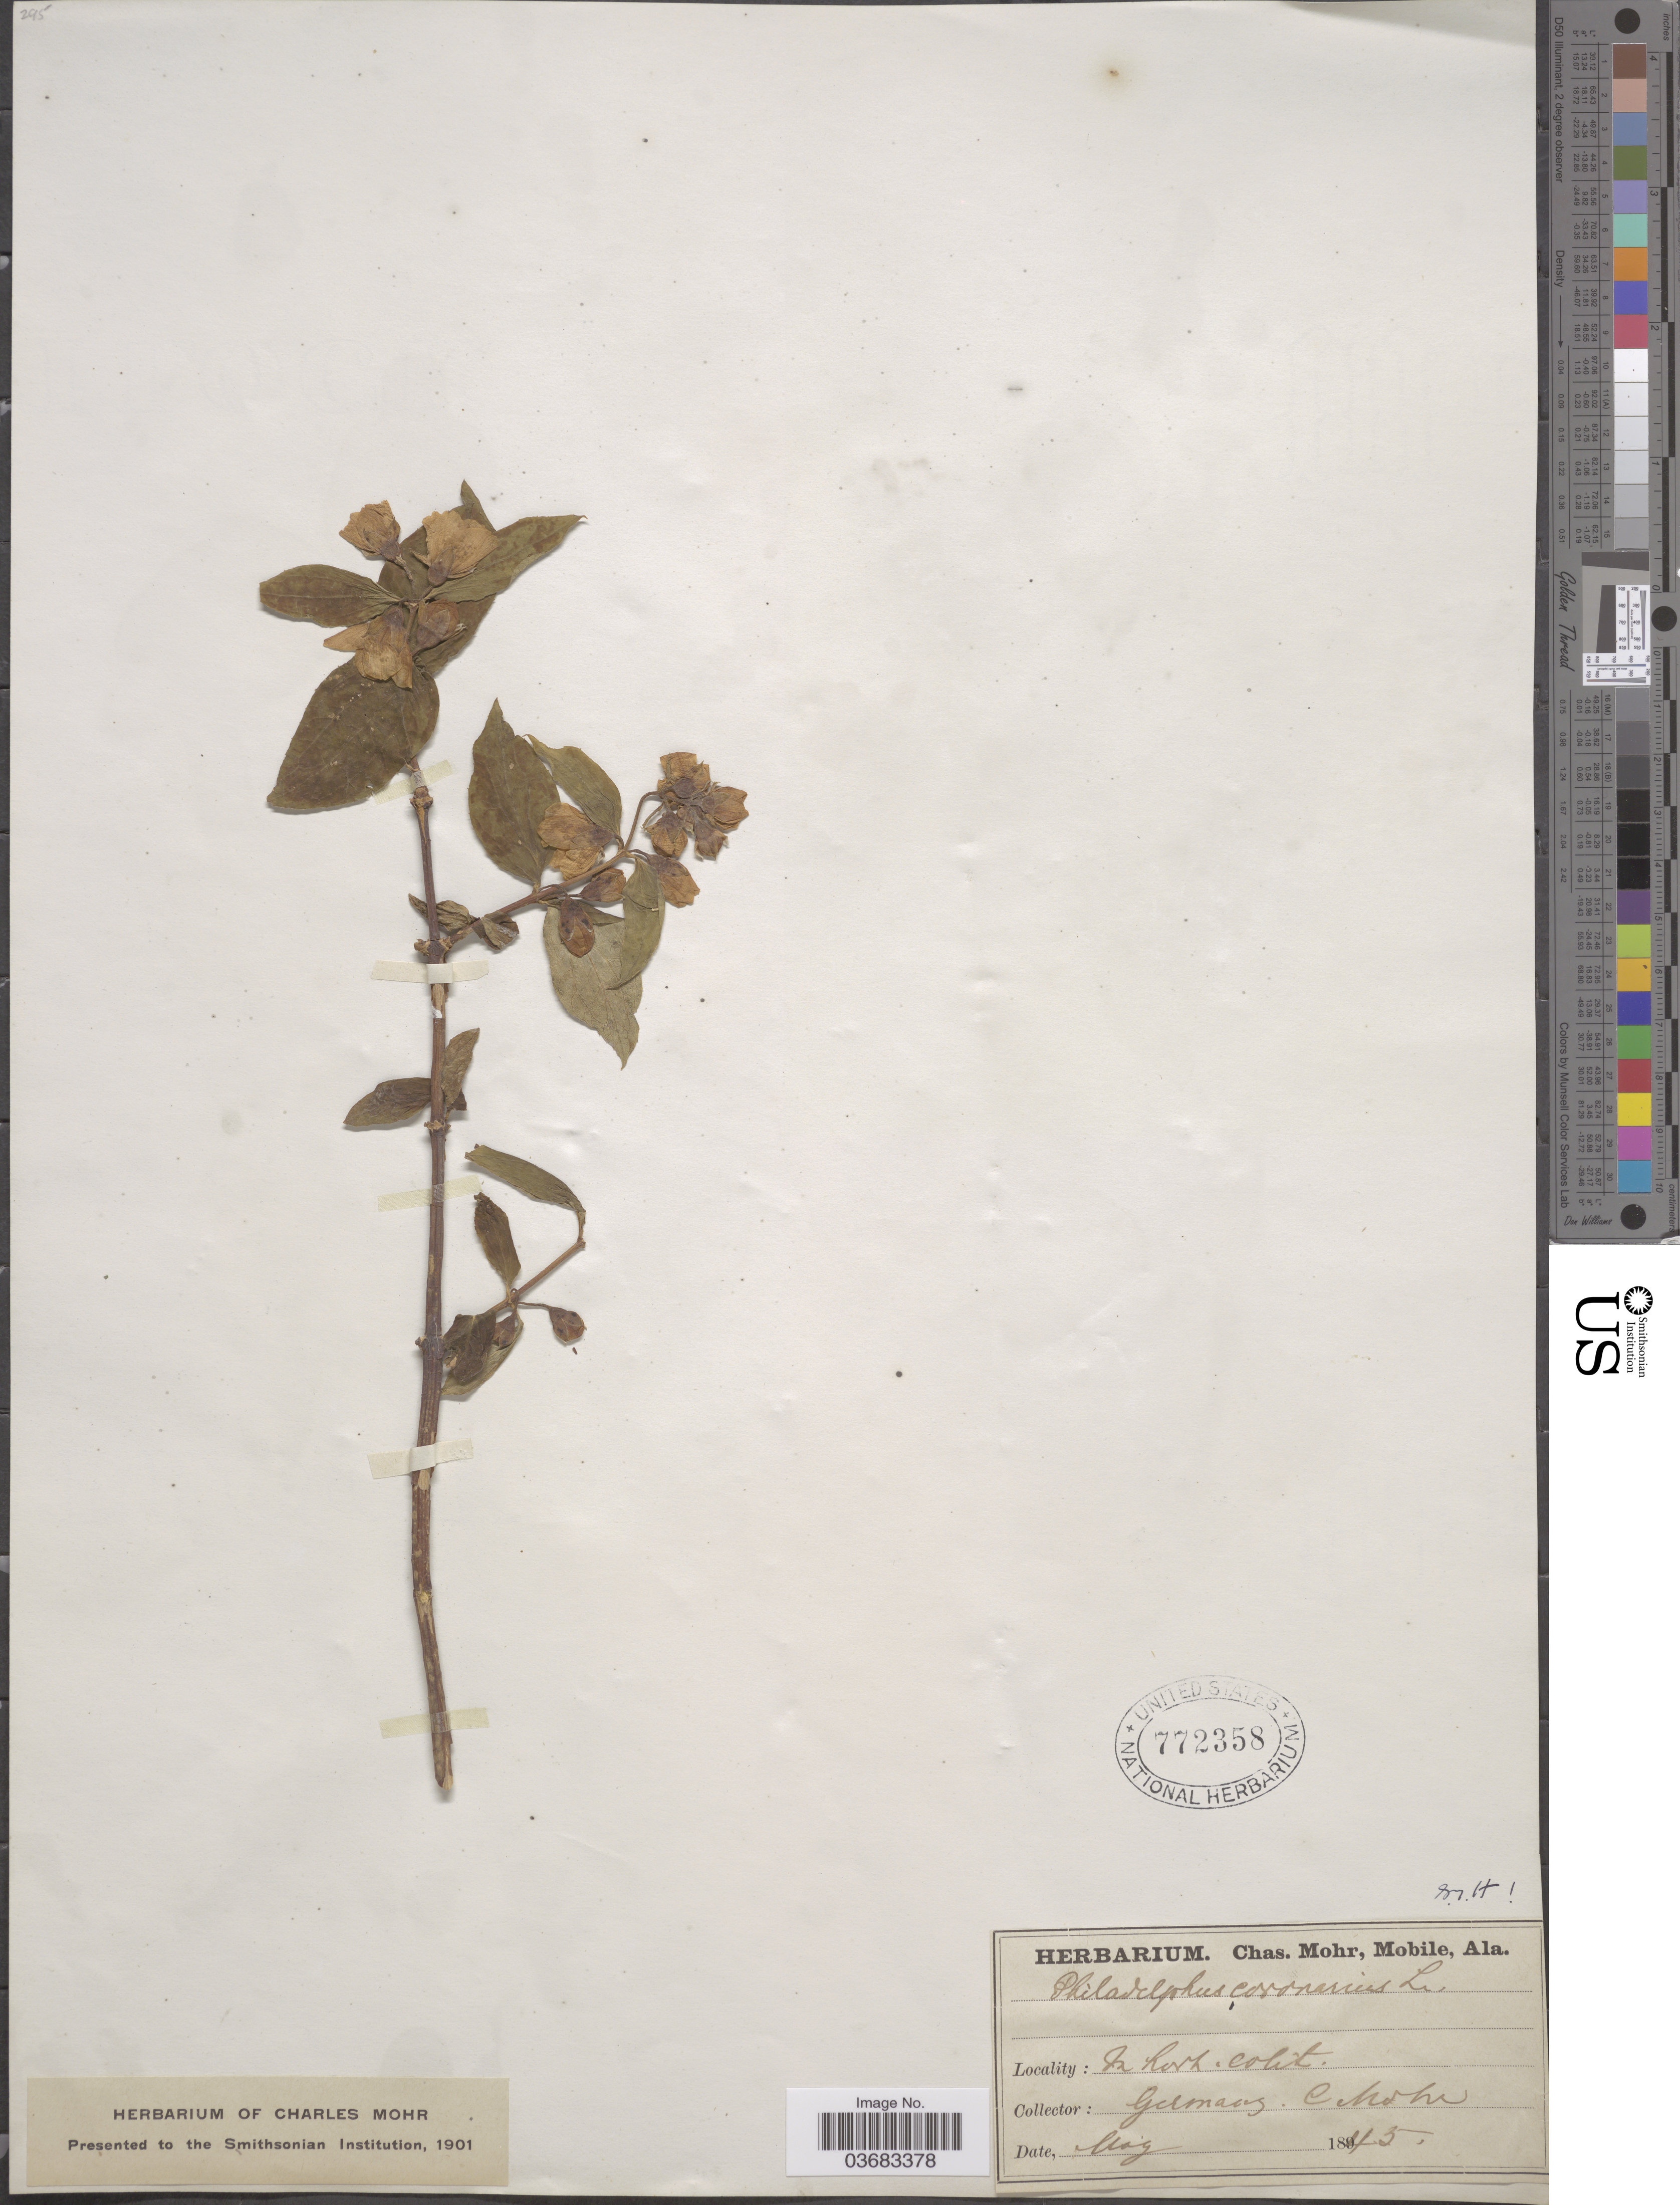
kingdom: Plantae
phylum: Tracheophyta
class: Magnoliopsida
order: Cornales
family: Hydrangeaceae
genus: Philadelphus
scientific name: Philadelphus coronarius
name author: L.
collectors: C. T. Mohr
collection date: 1845-05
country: Germany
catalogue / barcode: US 772358